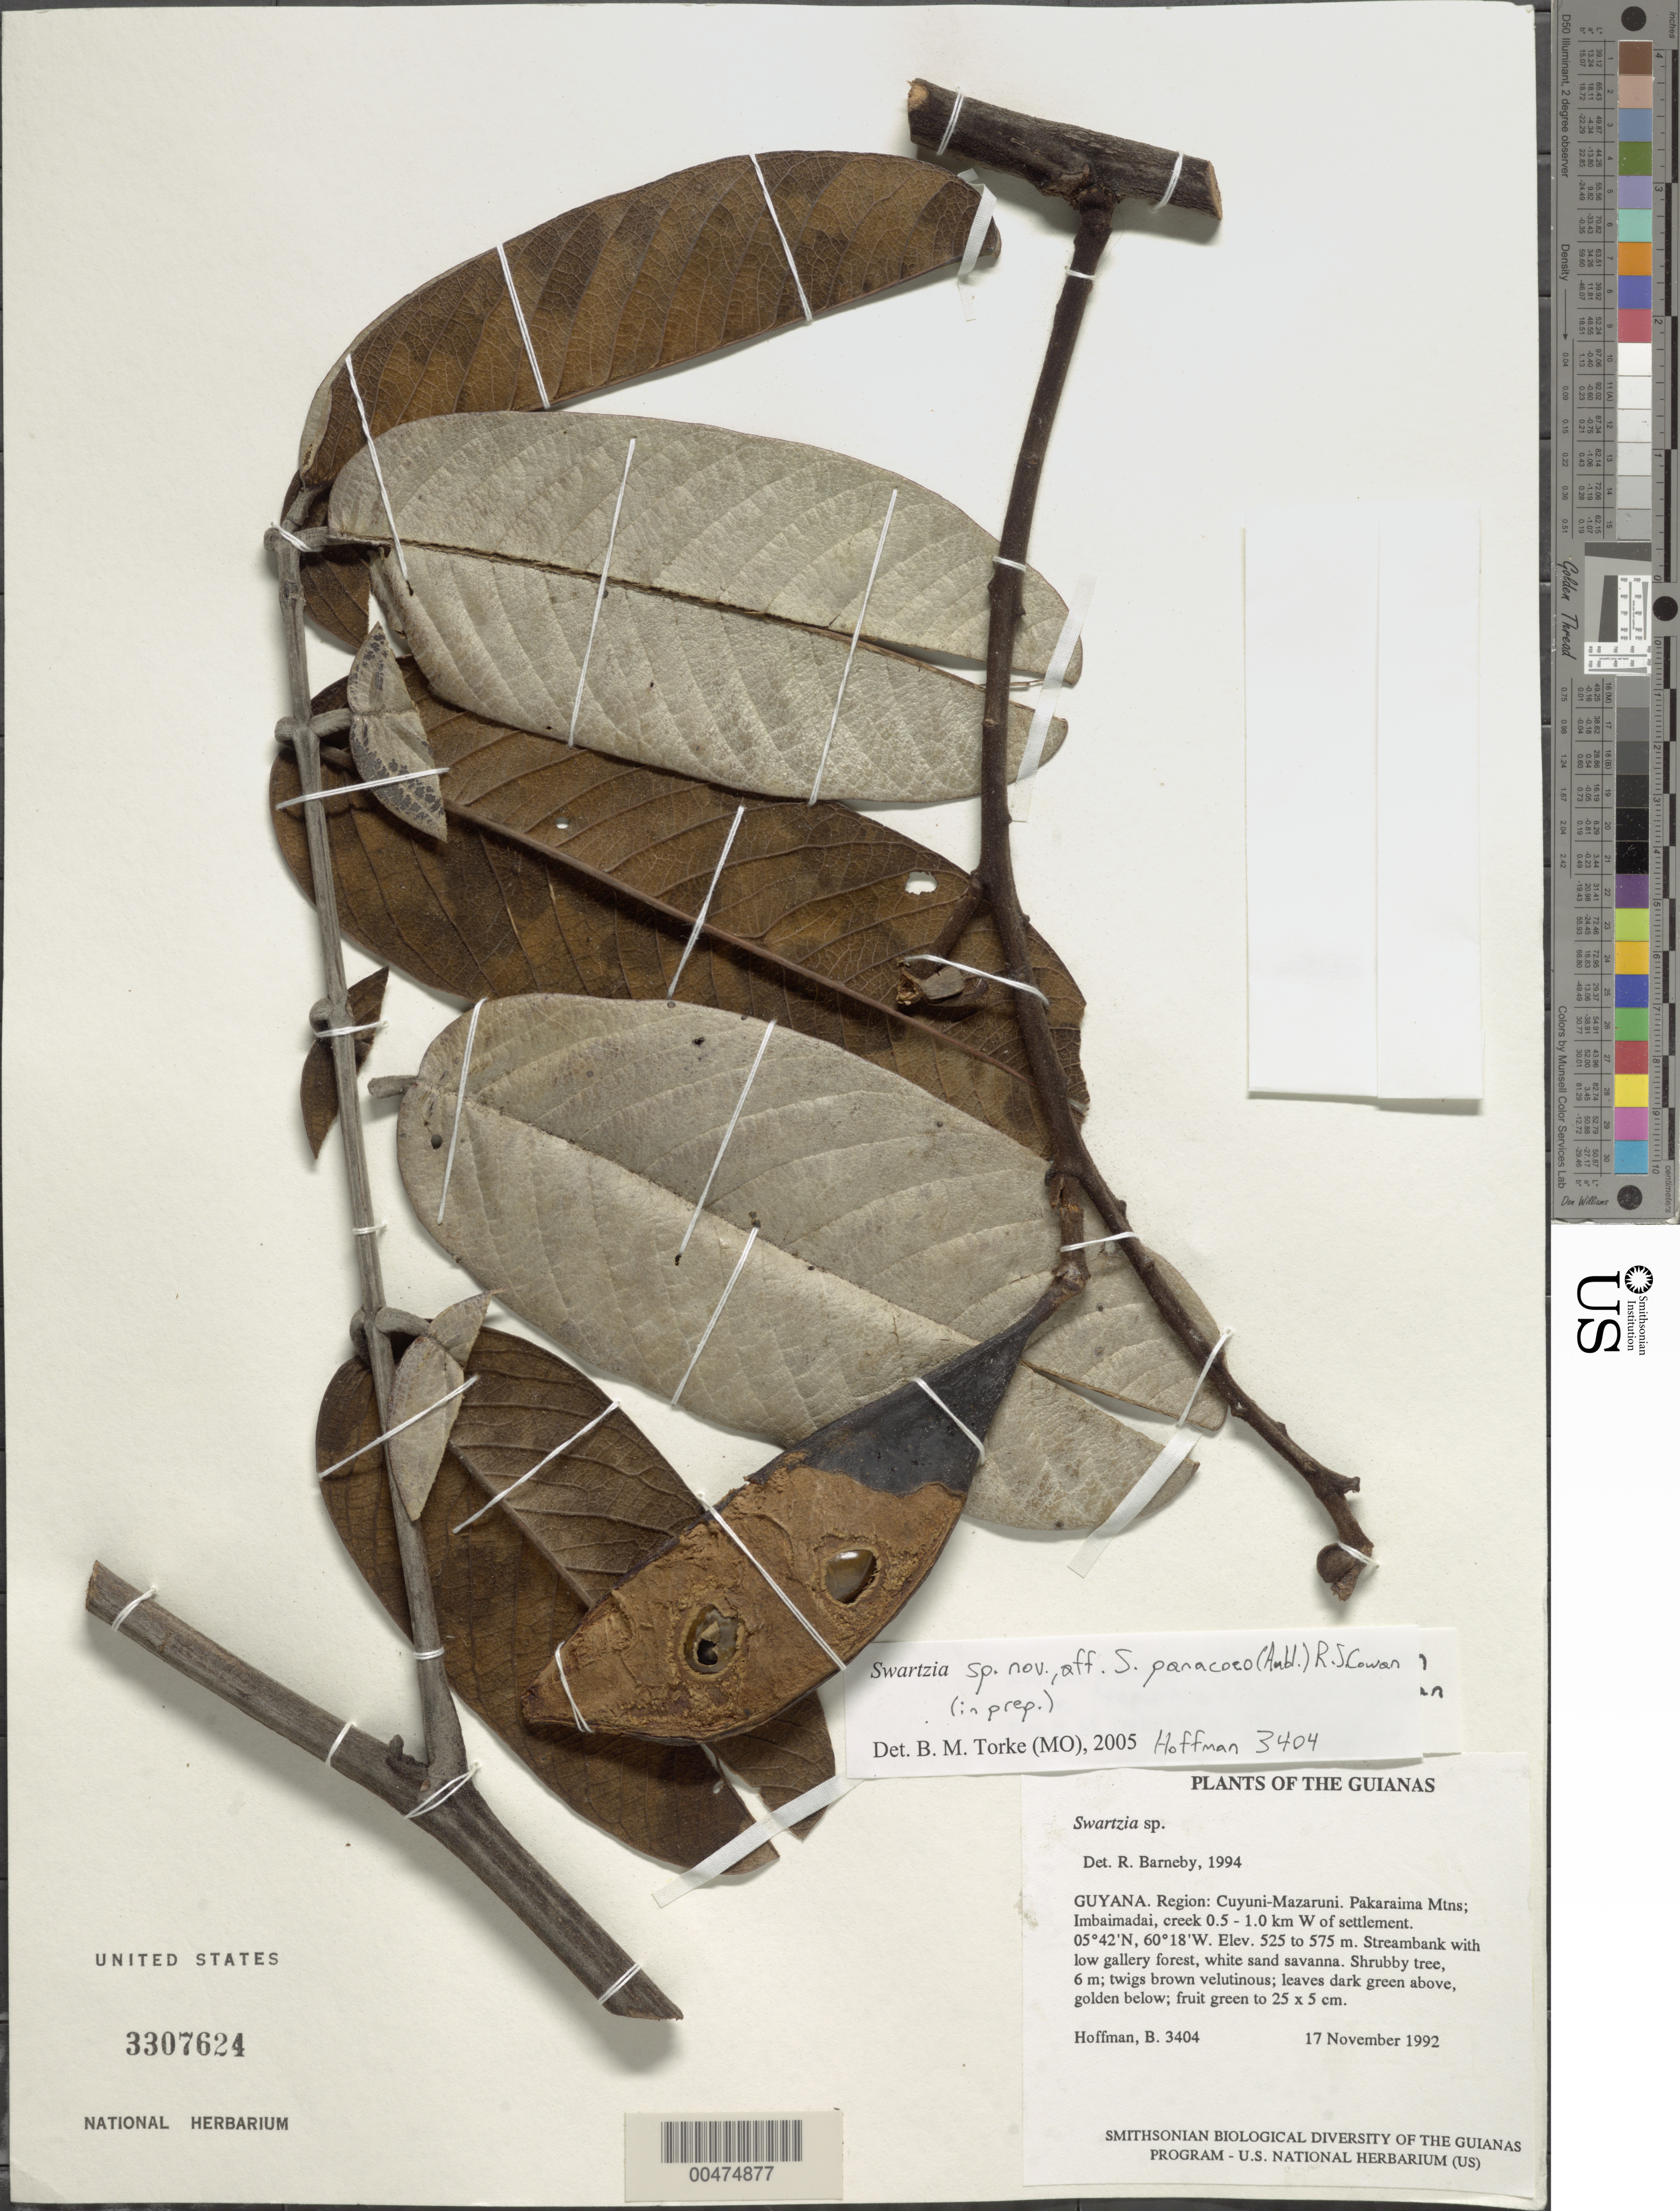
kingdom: Plantae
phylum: Tracheophyta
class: Magnoliopsida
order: Fabales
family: Fabaceae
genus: Swartzia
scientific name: Swartzia sp. nov. aff. panacoco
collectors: B. Hoffman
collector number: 3404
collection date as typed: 17 November 1992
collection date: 1992-11-17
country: Guyana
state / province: Cuyuni-Mazaruni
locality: Pakaraima Mountains; Imbaimadai, creek 0.5 - 1.0 km W of settlement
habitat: Streambank with low gallery forest, white sand savanna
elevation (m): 525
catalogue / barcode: US 3307624